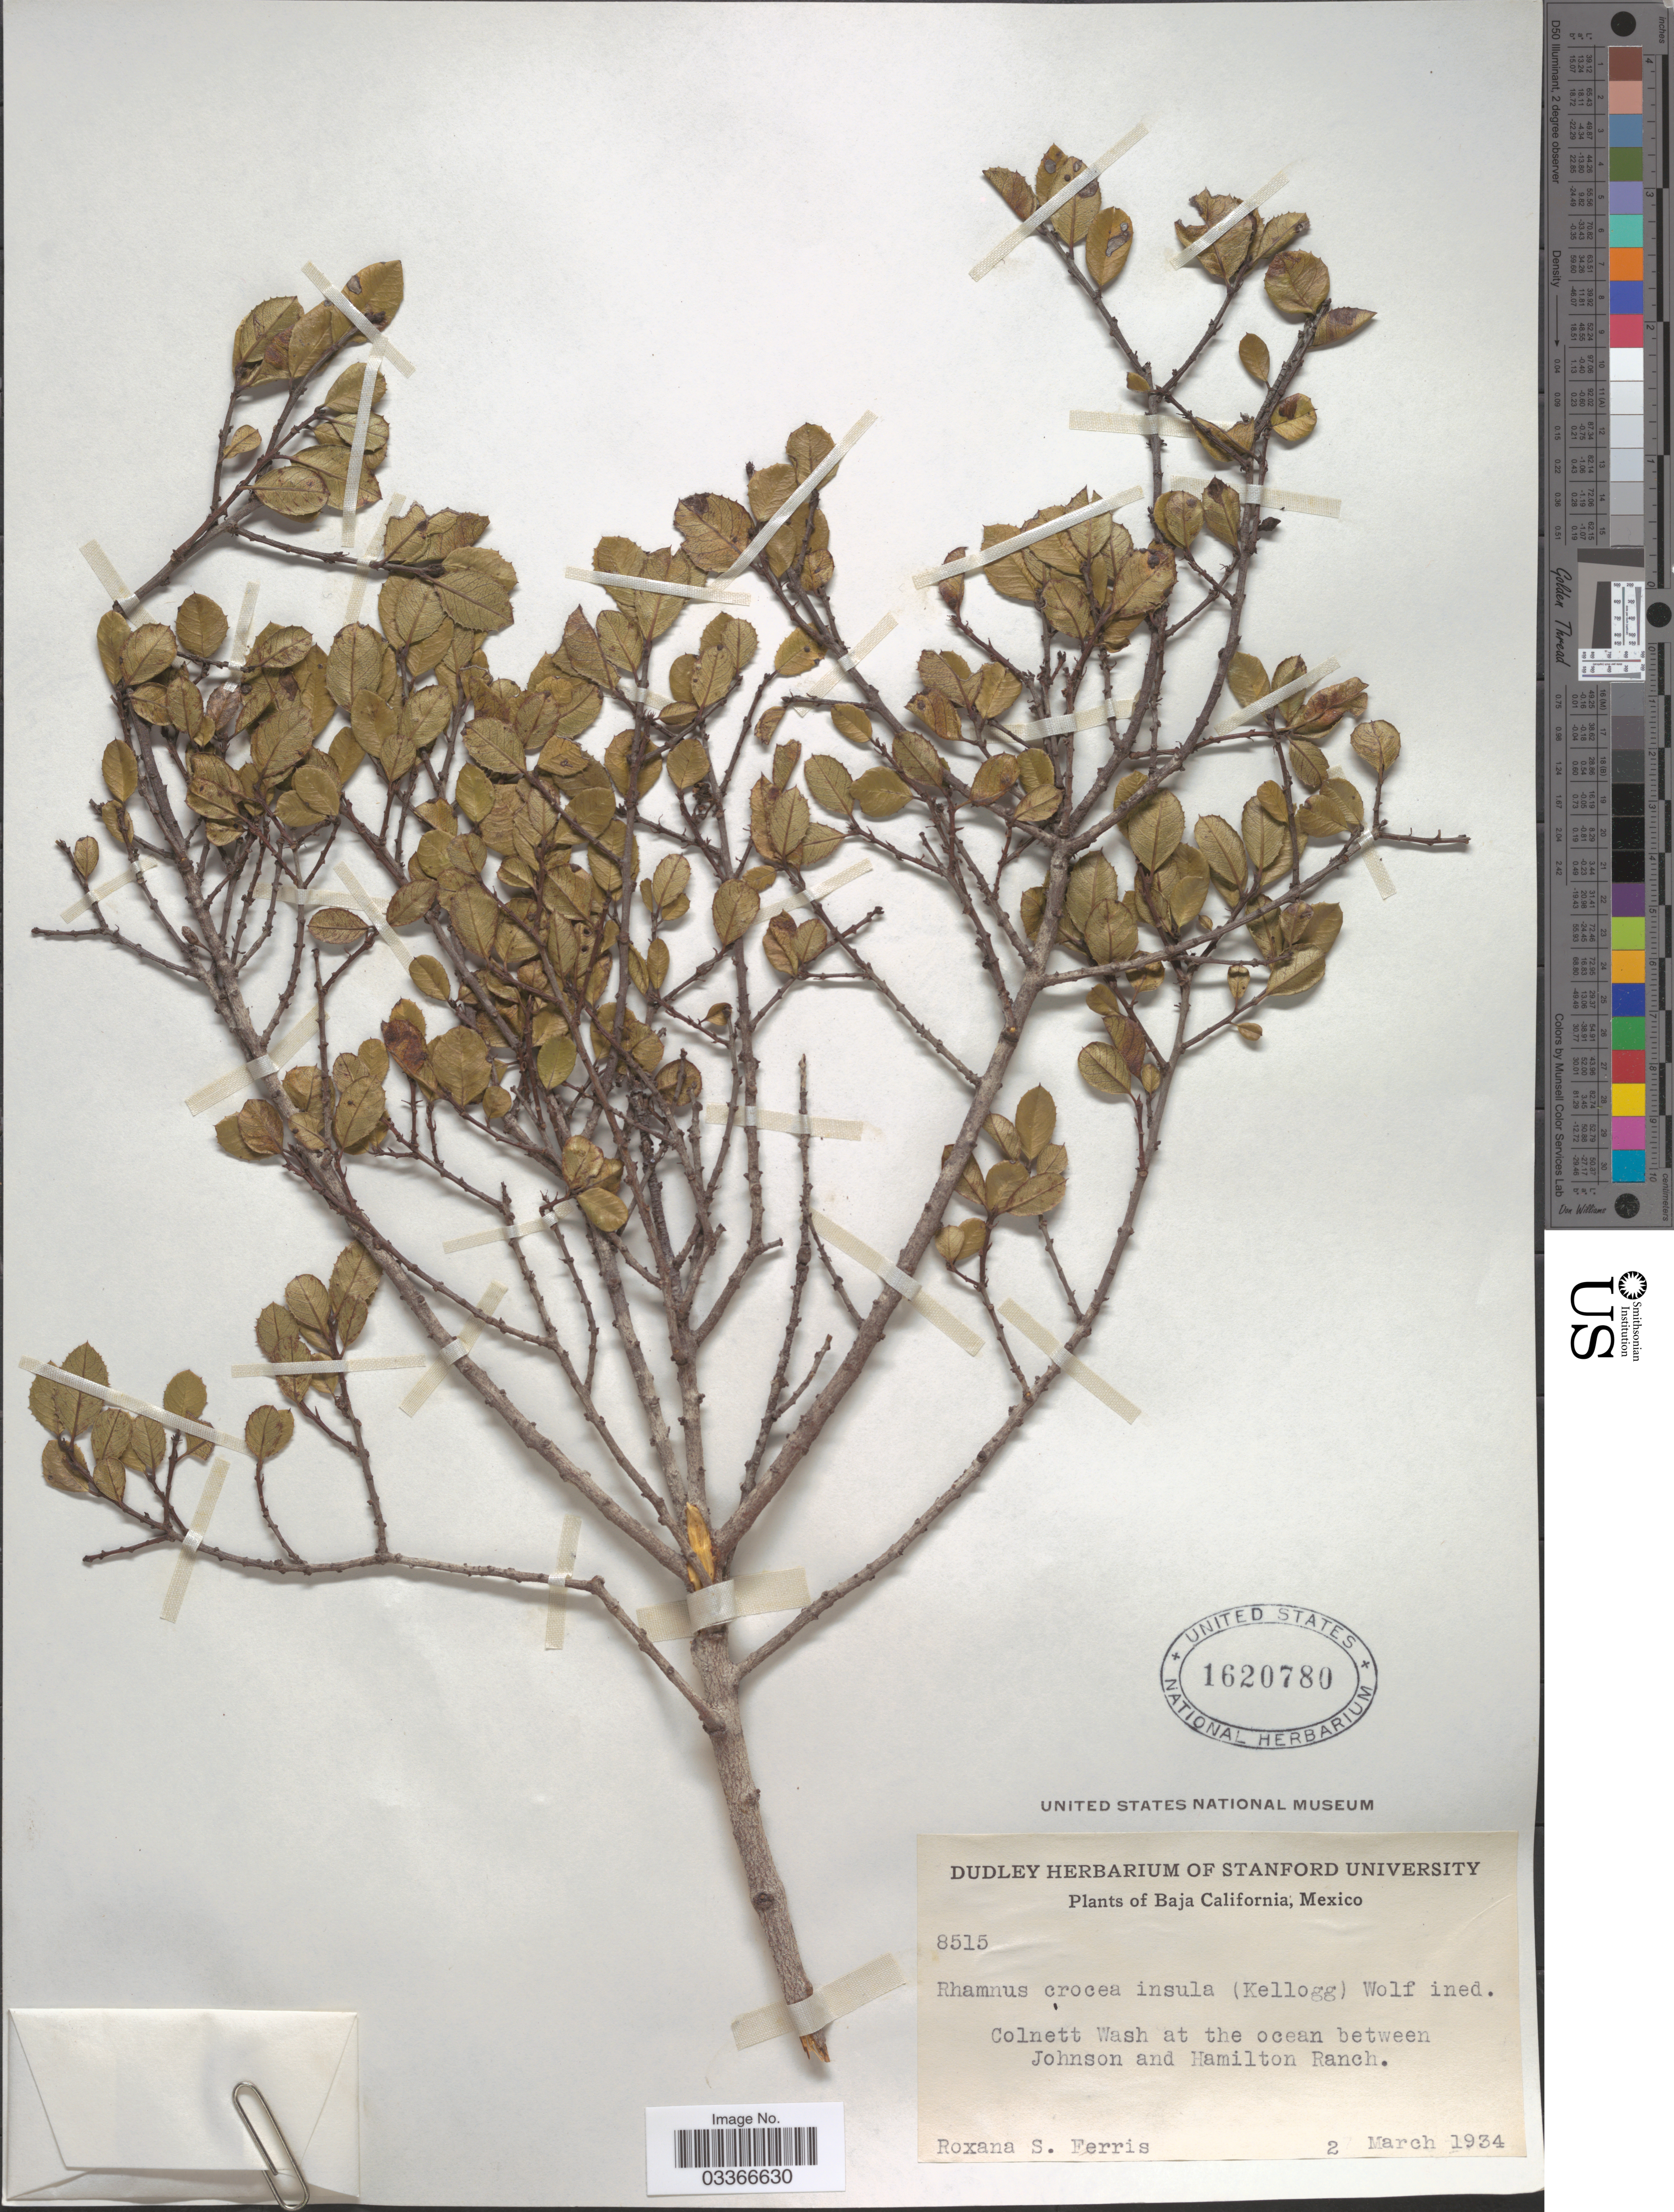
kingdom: Plantae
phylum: Tracheophyta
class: Magnoliopsida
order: Rosales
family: Rhamnaceae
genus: Rhamnus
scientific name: Rhamnus crocea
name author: Nutt.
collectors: R. S. Ferris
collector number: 8515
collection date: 1934-03-02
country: Mexico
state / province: Baja California Norte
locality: Colnett Wash at the ocean between Johnson and Hamilton Ranch.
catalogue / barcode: US 1620780